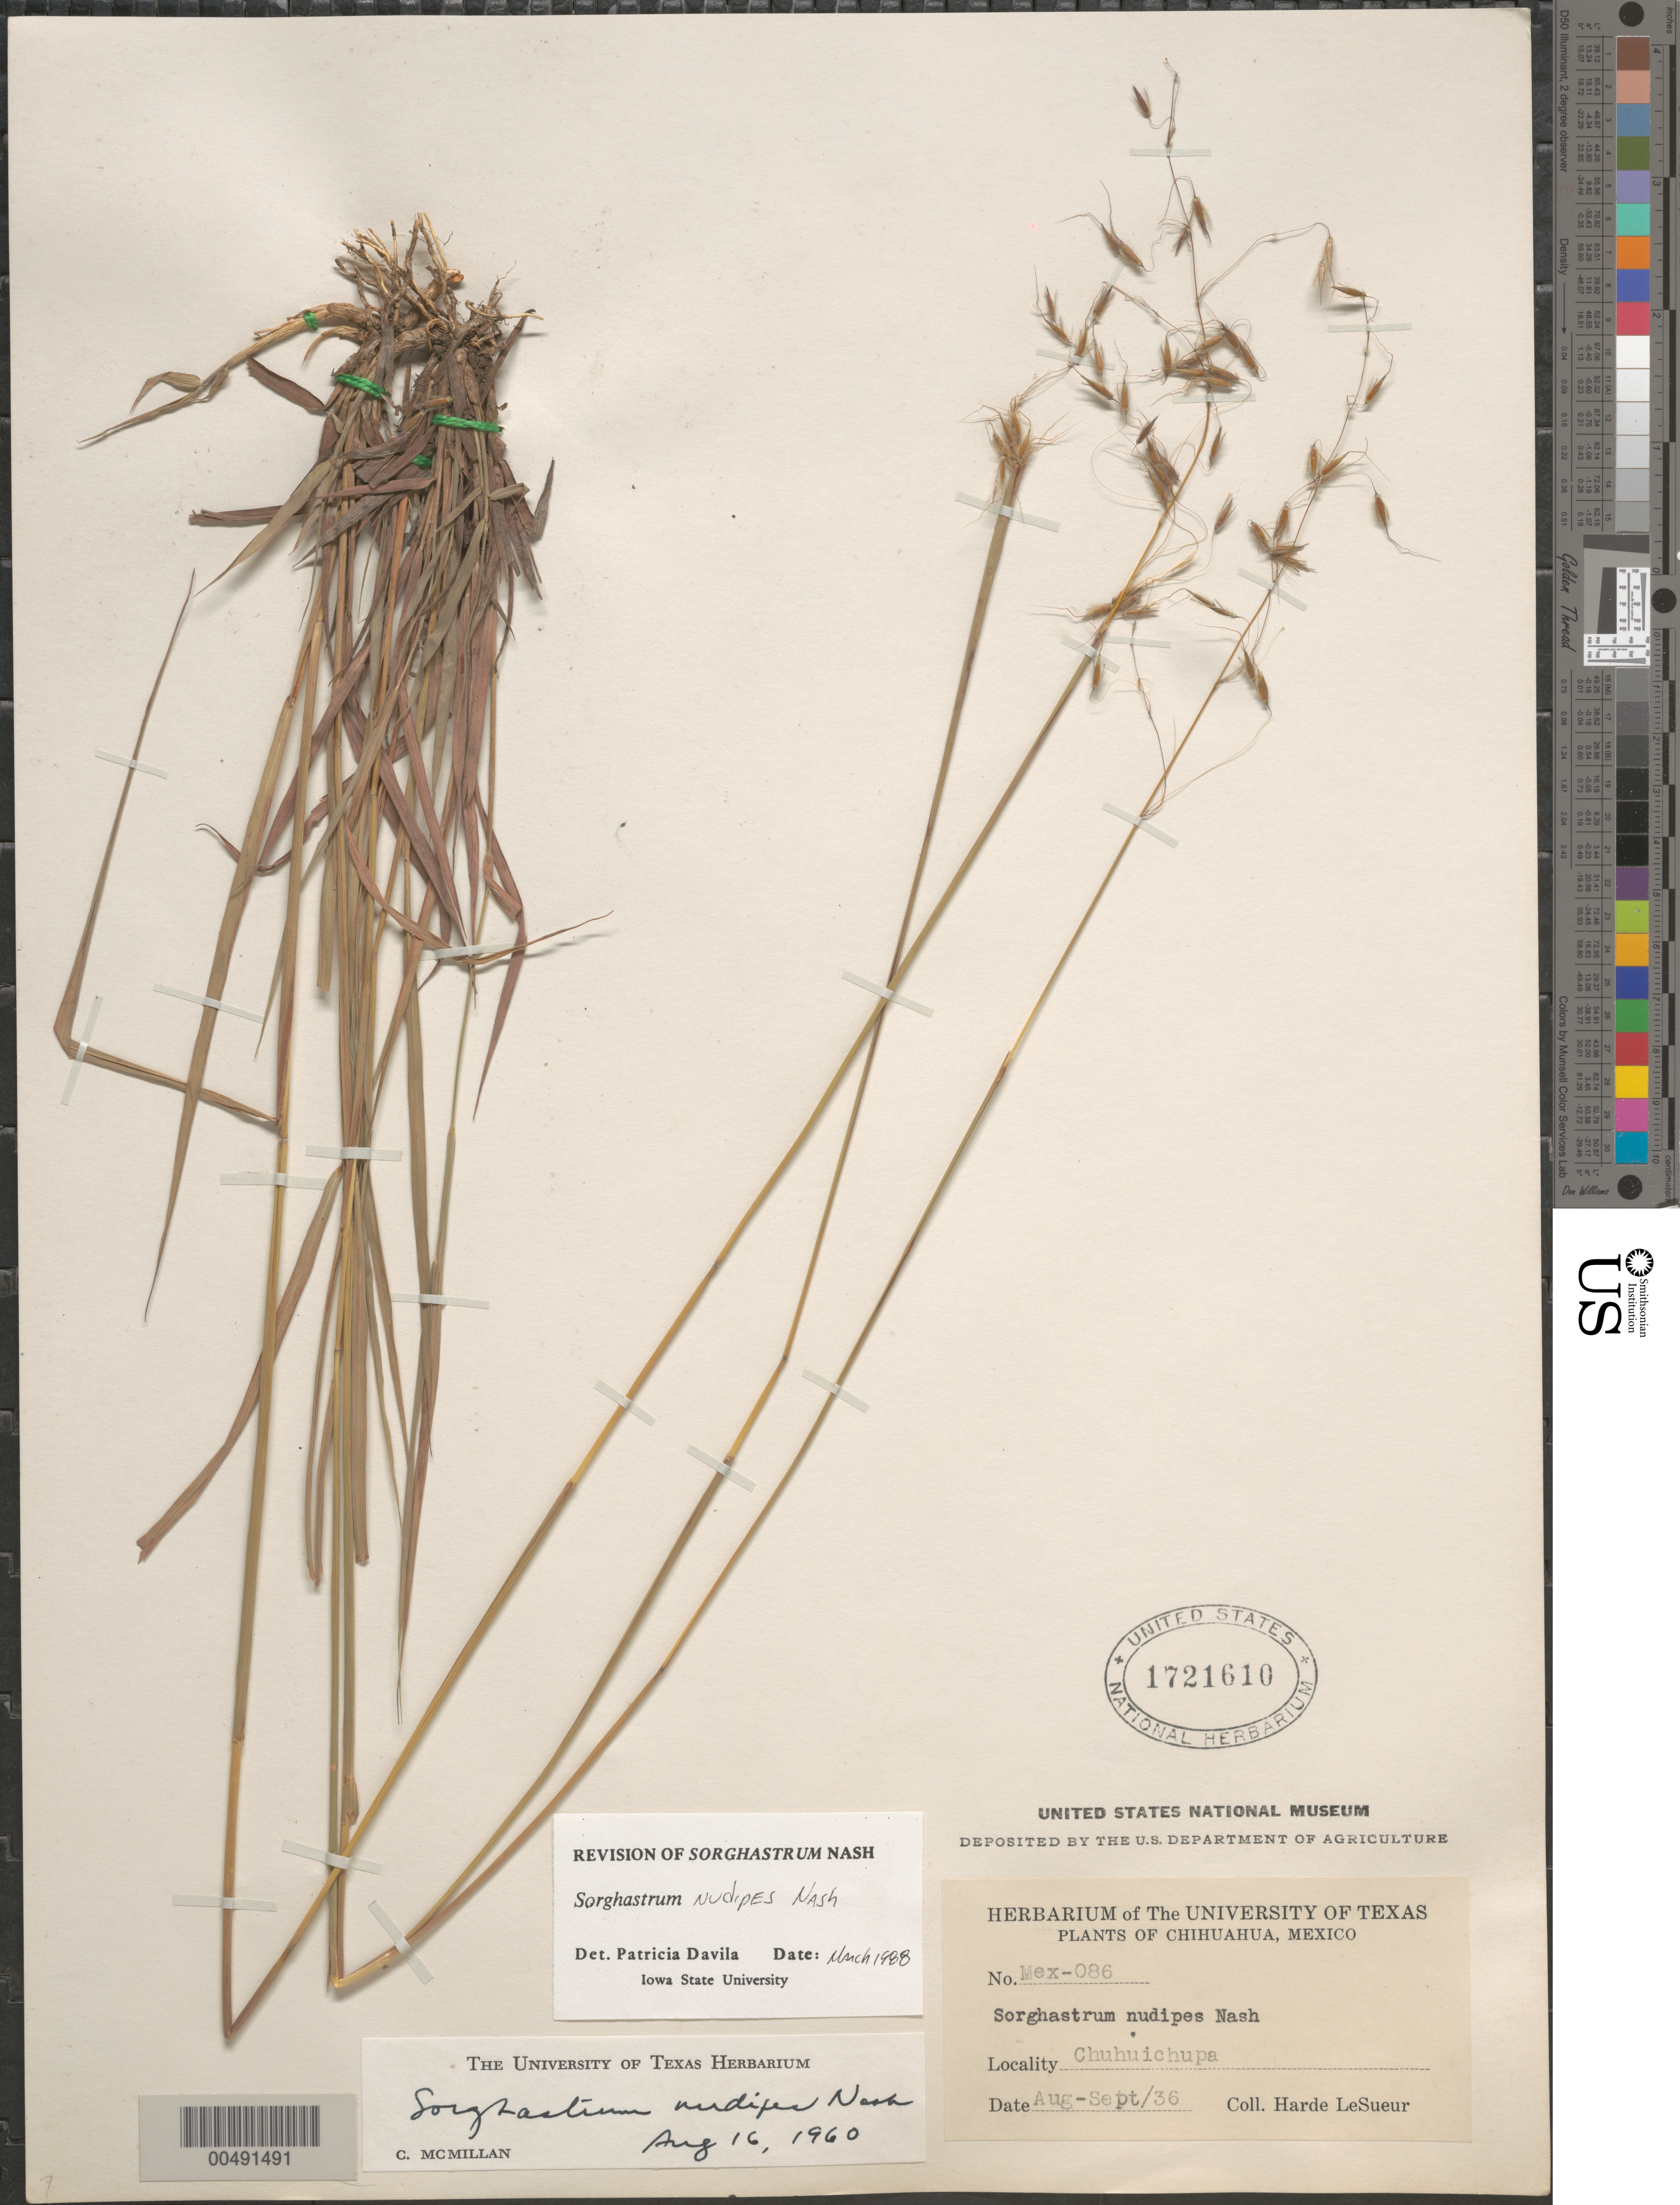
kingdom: Plantae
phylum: Tracheophyta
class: Liliopsida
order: Poales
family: Poaceae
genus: Sorghastrum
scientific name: Sorghastrum nudipes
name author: Nash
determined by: Dávila, P. D.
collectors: D. H. LeSueur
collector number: Mex-086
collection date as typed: Aug 1936 to Sep 1936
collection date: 1936-08/1936-09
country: Mexico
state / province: Chihuahua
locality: Chuhuichupa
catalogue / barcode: US 1721610